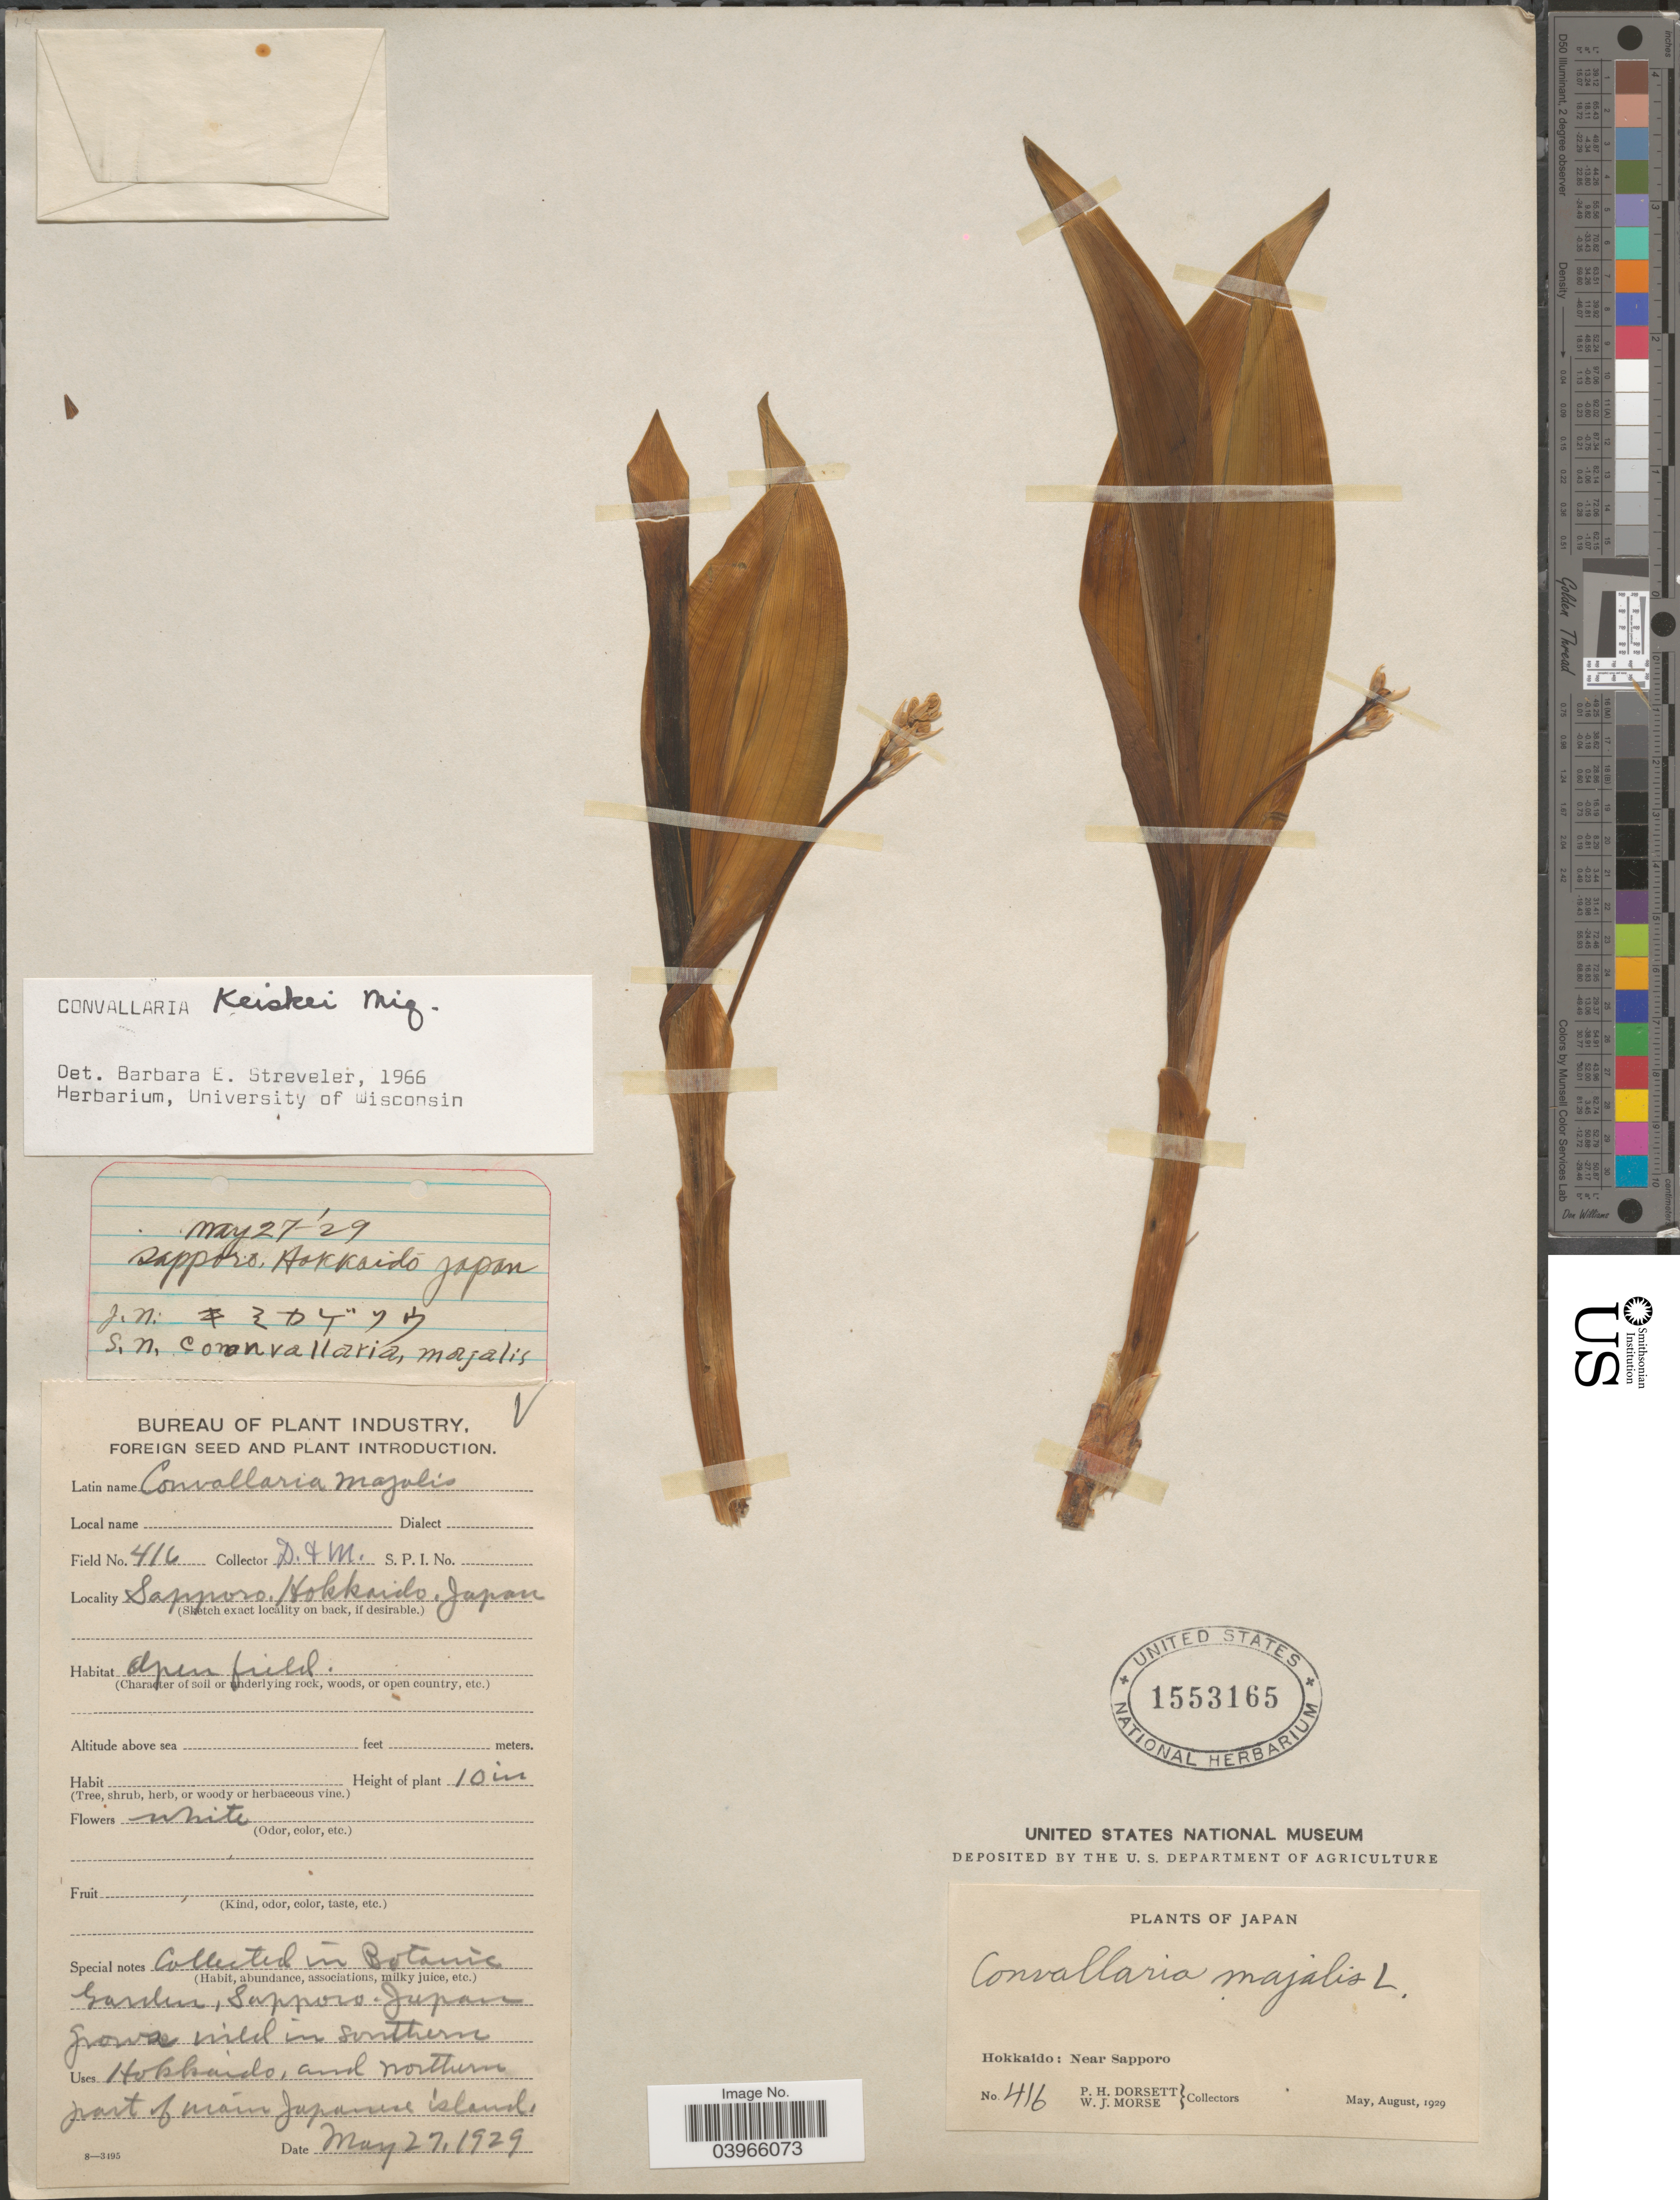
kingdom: Plantae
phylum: Tracheophyta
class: Liliopsida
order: Asparagales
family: Asparagaceae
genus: Convallaria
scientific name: Convallaria keiskei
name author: Miq.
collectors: P. H. Dorsett & W. J. Morse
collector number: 416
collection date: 1929-05-27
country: Japan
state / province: Hokkaidō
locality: In Botanic Garden, Sapporo. Hokkaido. In Southern part of Main Japanese island. Near Sapporo.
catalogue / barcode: US 1553165